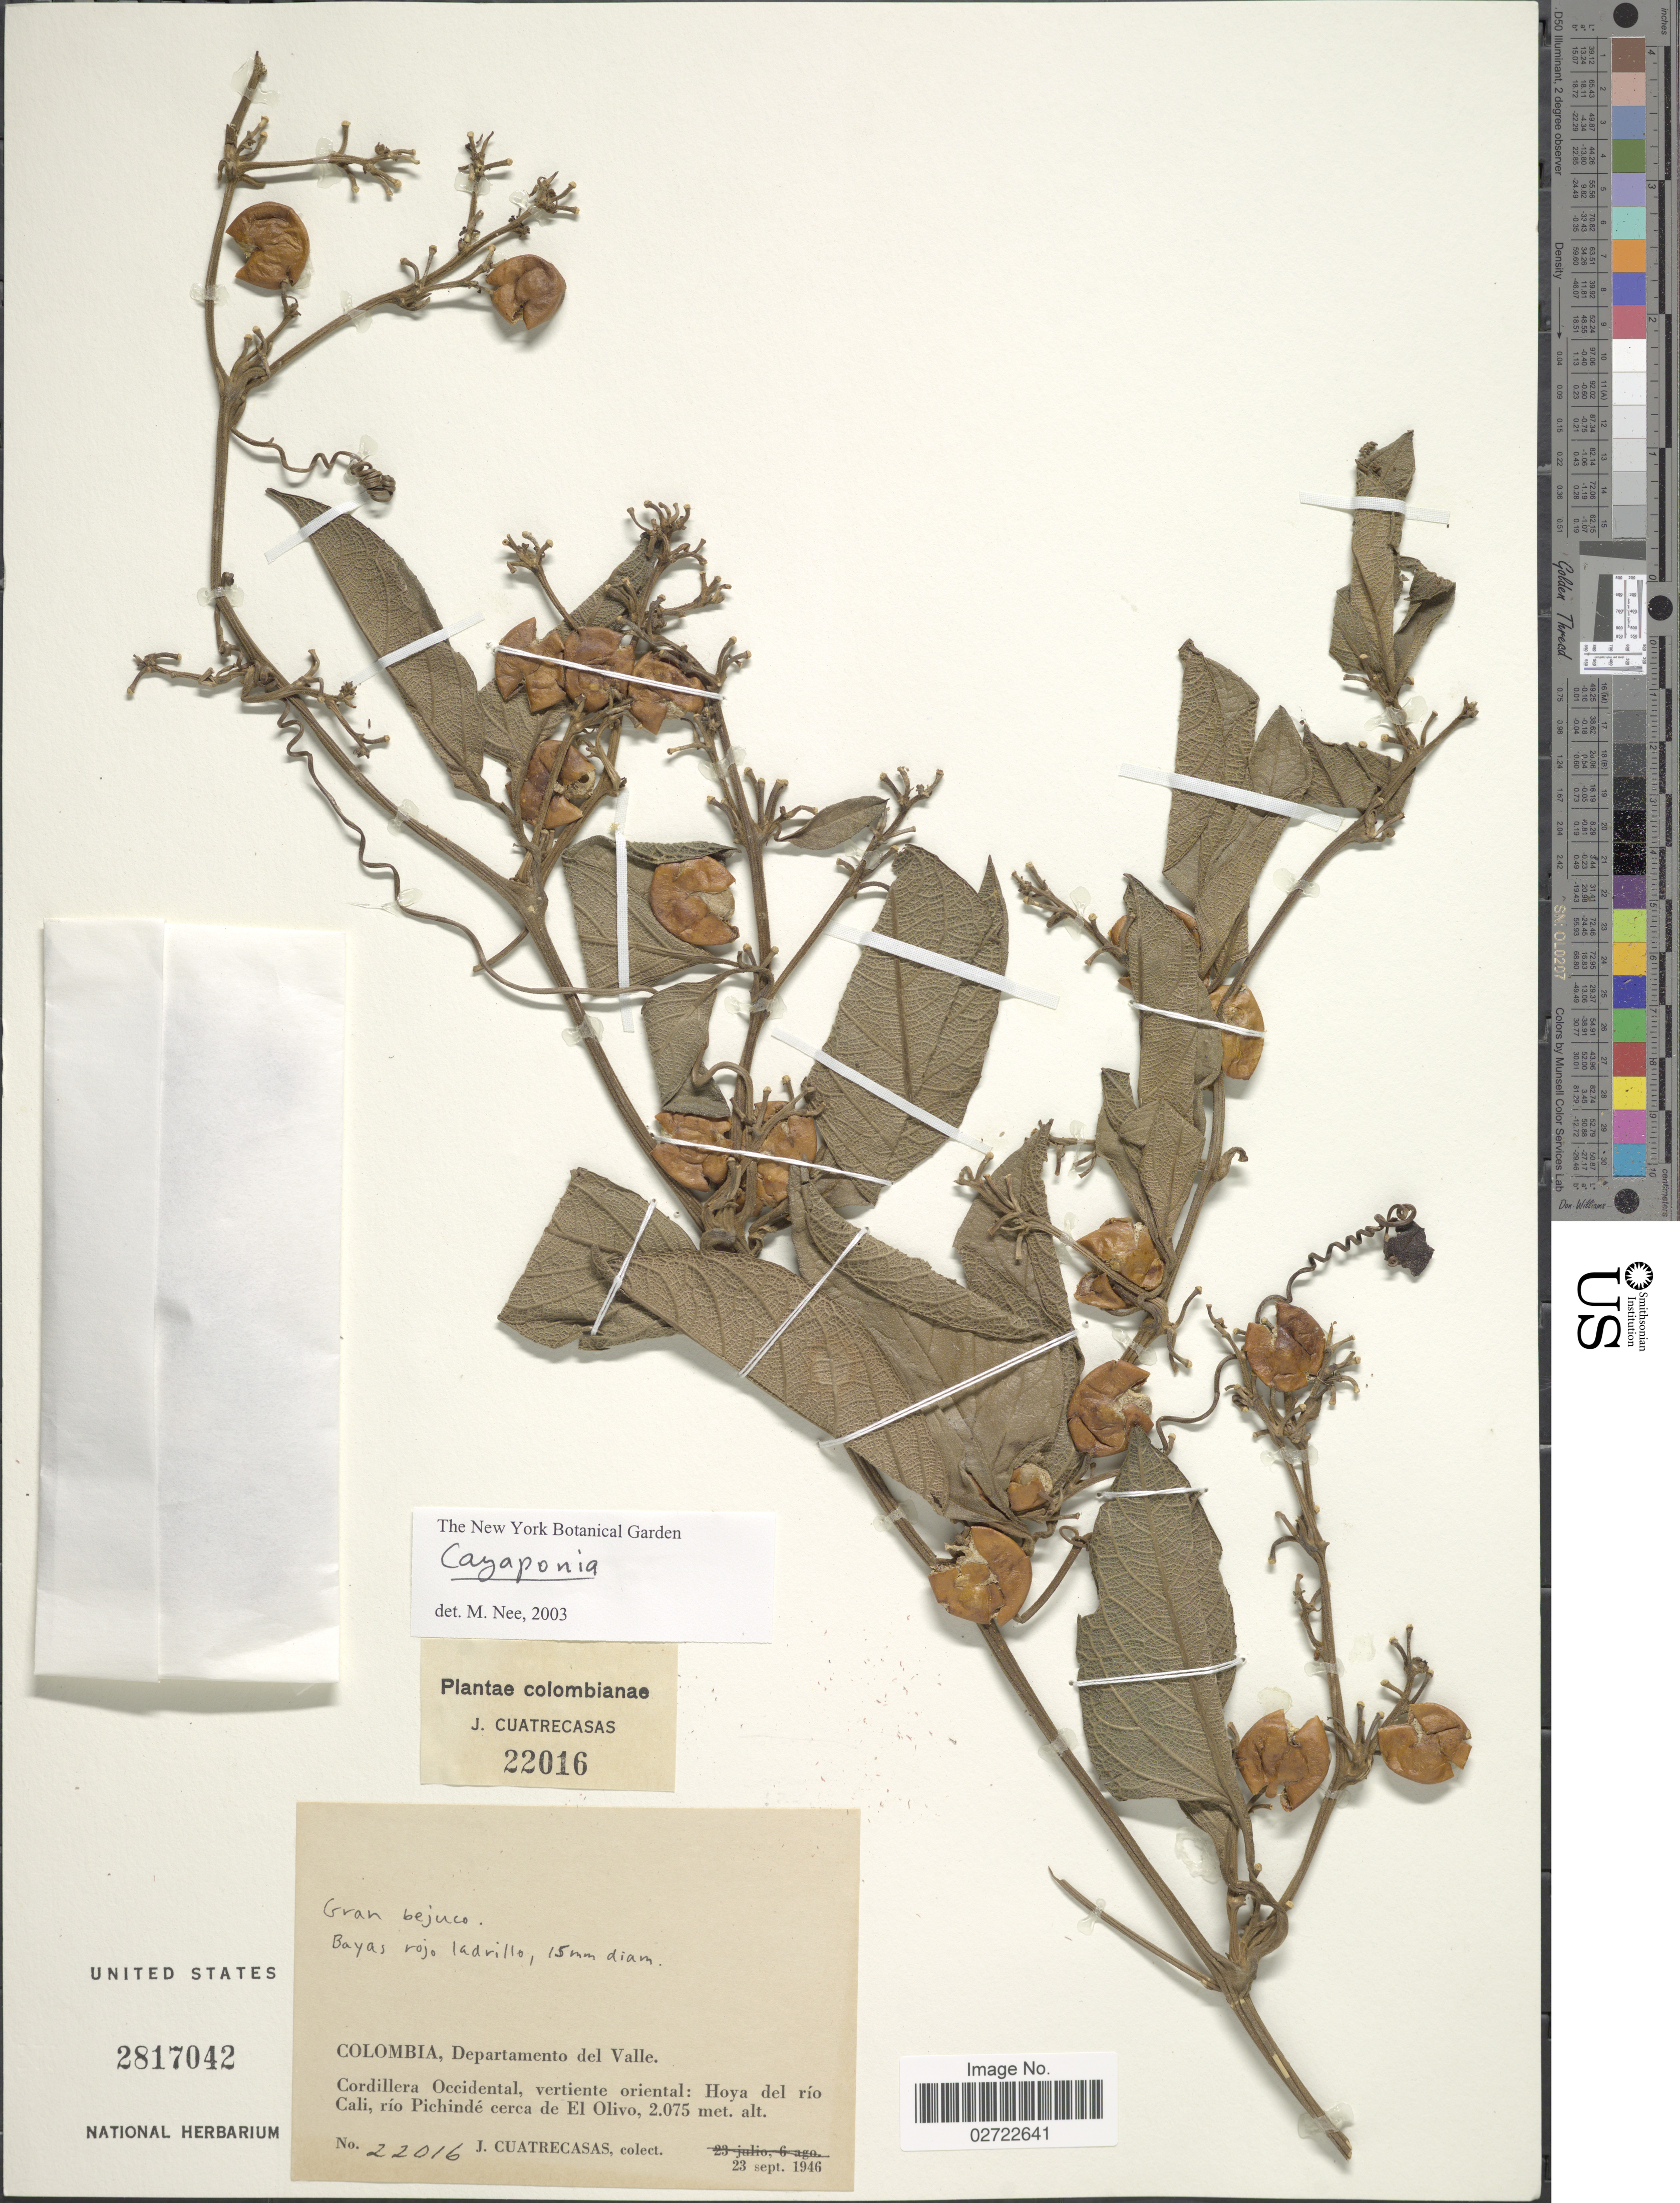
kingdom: Plantae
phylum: Tracheophyta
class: Magnoliopsida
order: Cucurbitales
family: Cucurbitaceae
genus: Cayaponia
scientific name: Cayaponia buraeavii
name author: Cogn.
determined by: Nee, Michael H.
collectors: J. Cuatrecasas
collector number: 22016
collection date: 1946-09-23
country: Colombia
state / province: Valle del Cauca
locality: Departamento del Valle. Cordillera Occidental: vertiente oriental: Hoya del rio Cali, rio Pichinde cerca de El Olivo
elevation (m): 2075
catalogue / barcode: US 2817042